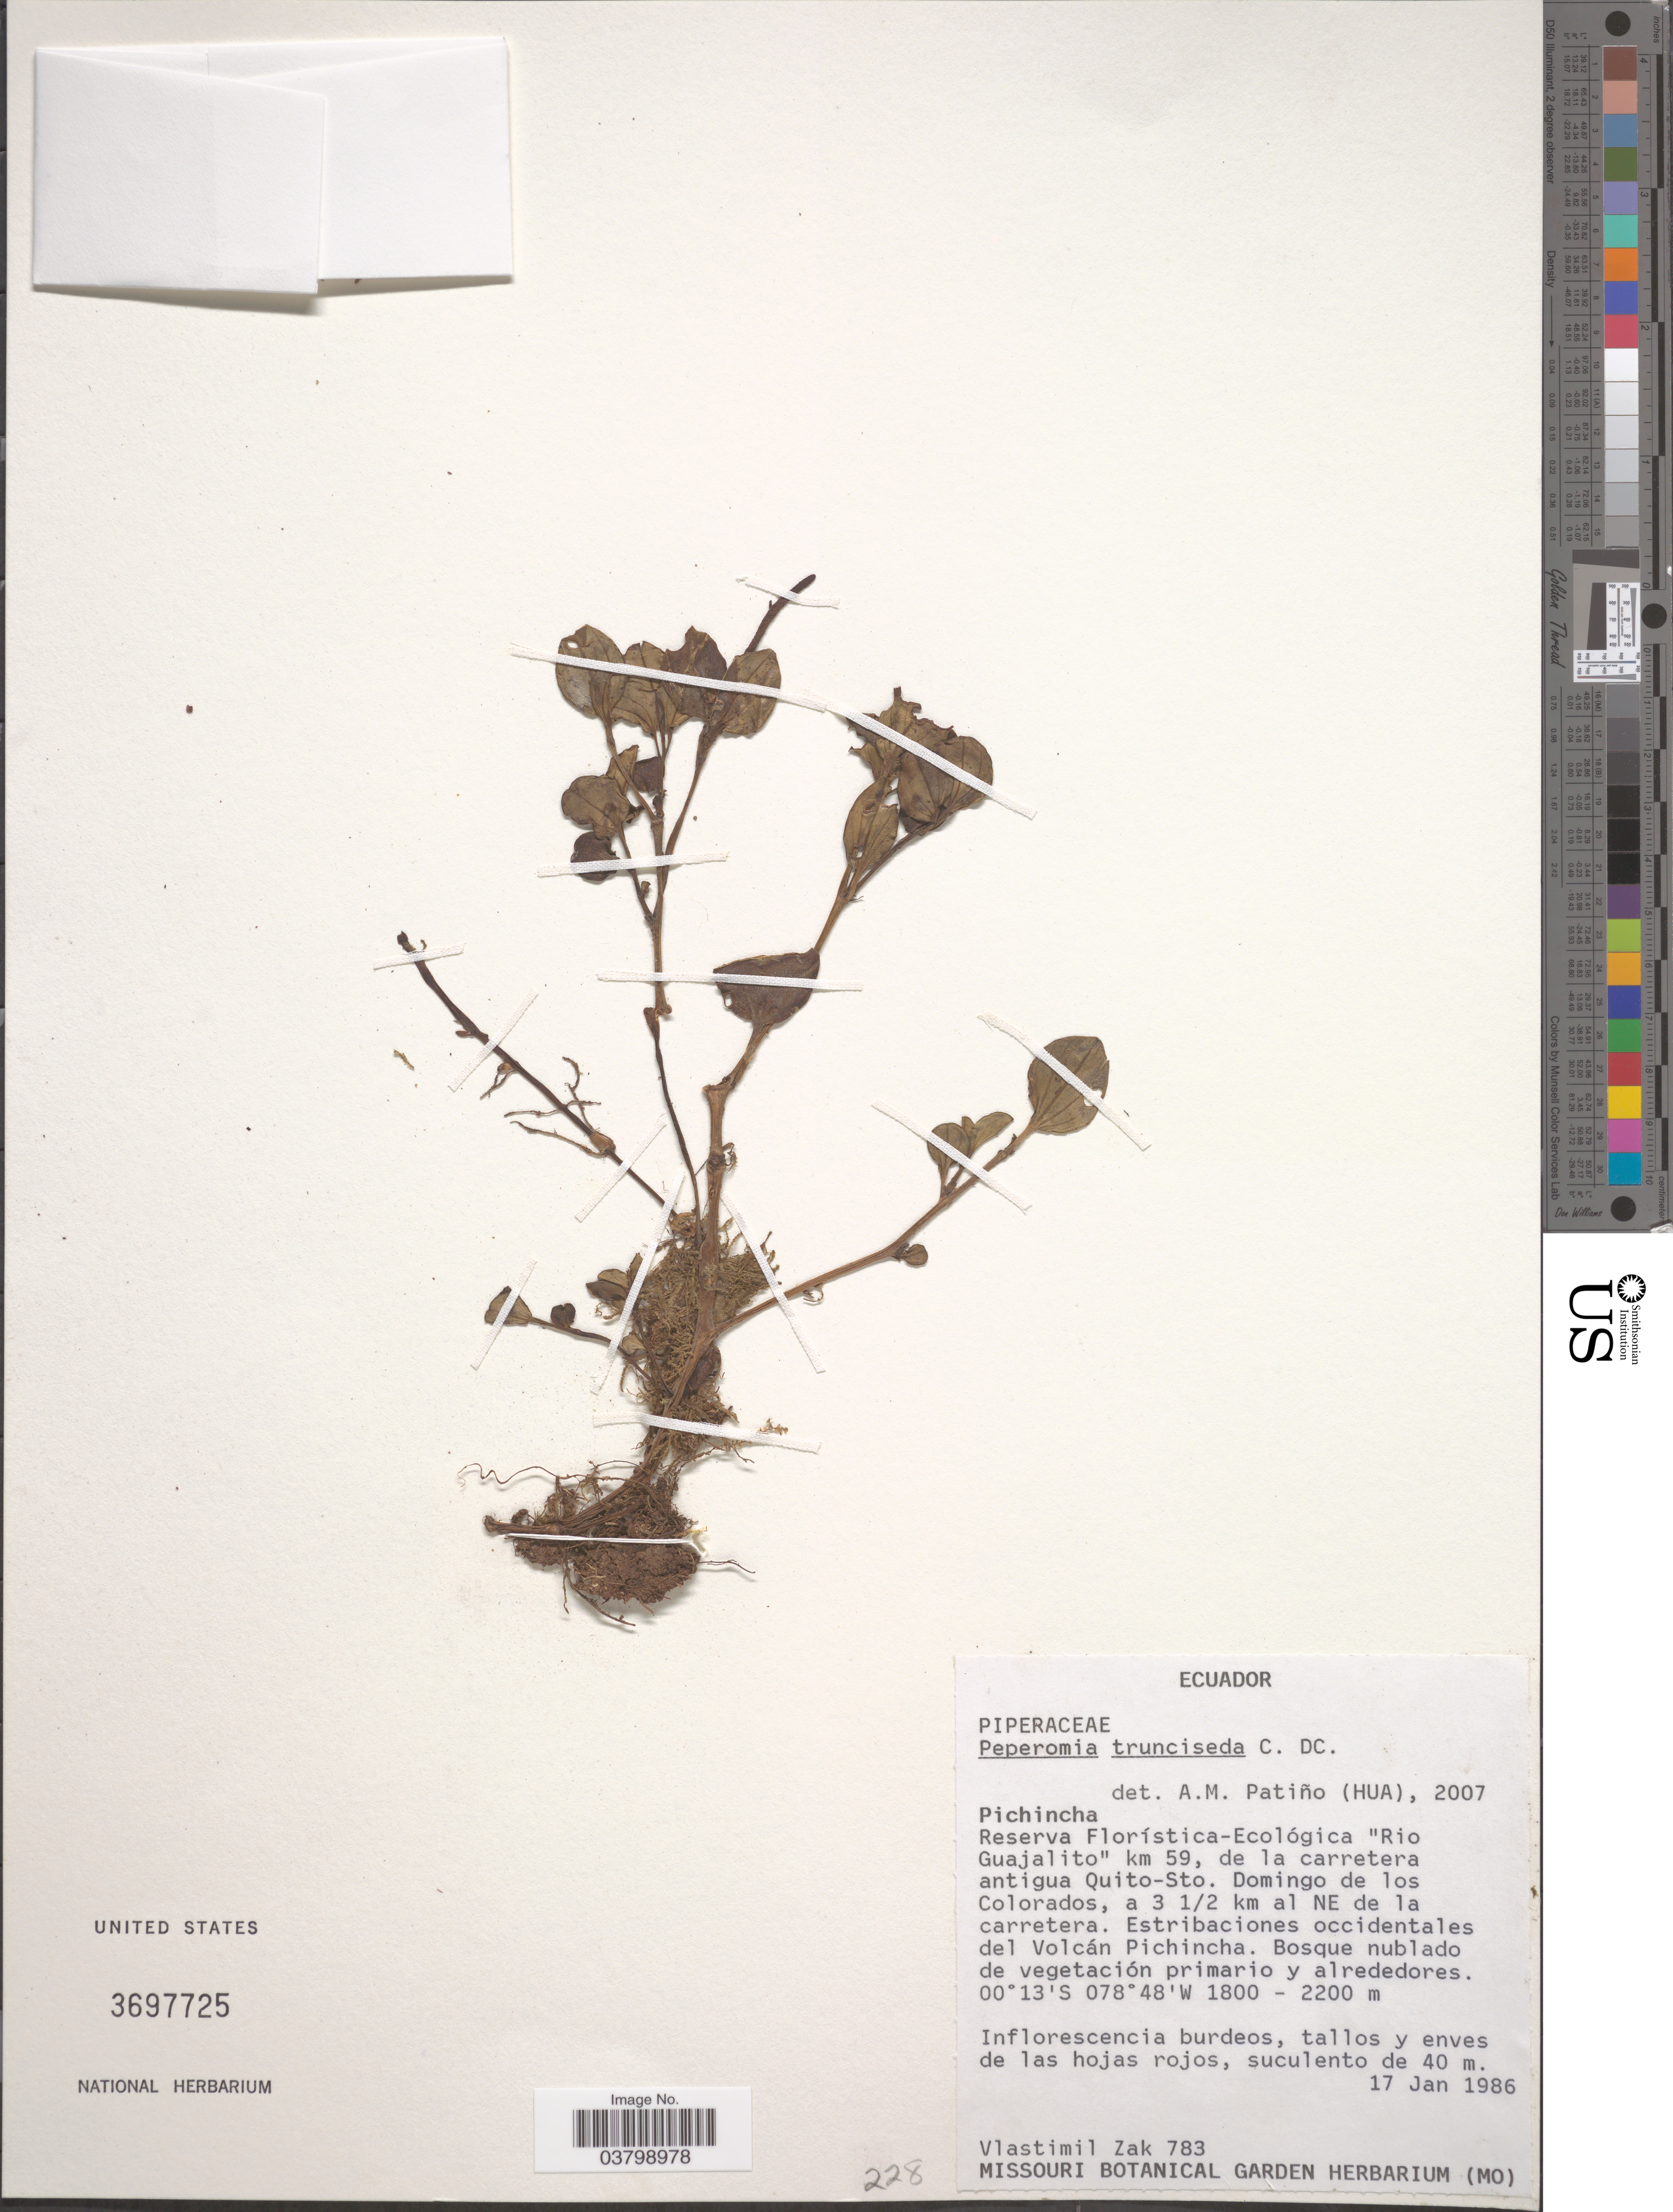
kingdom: Plantae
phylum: Tracheophyta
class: Magnoliopsida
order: Piperales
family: Piperaceae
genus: Peperomia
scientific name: Peperomia trunciseda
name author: C. DC.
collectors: V. Zak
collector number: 783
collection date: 1986-01-17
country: Ecuador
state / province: Pichincha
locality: Reserva Florística-Ecológica "Rio Guajalito" km 59, de la carretera antigua Quito-Sto. Domingo de los Colorados, a 3 ½ km al NE de la carretera. Estribaciones occidentales del Volcán Pichincha.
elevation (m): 1800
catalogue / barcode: US 3697725